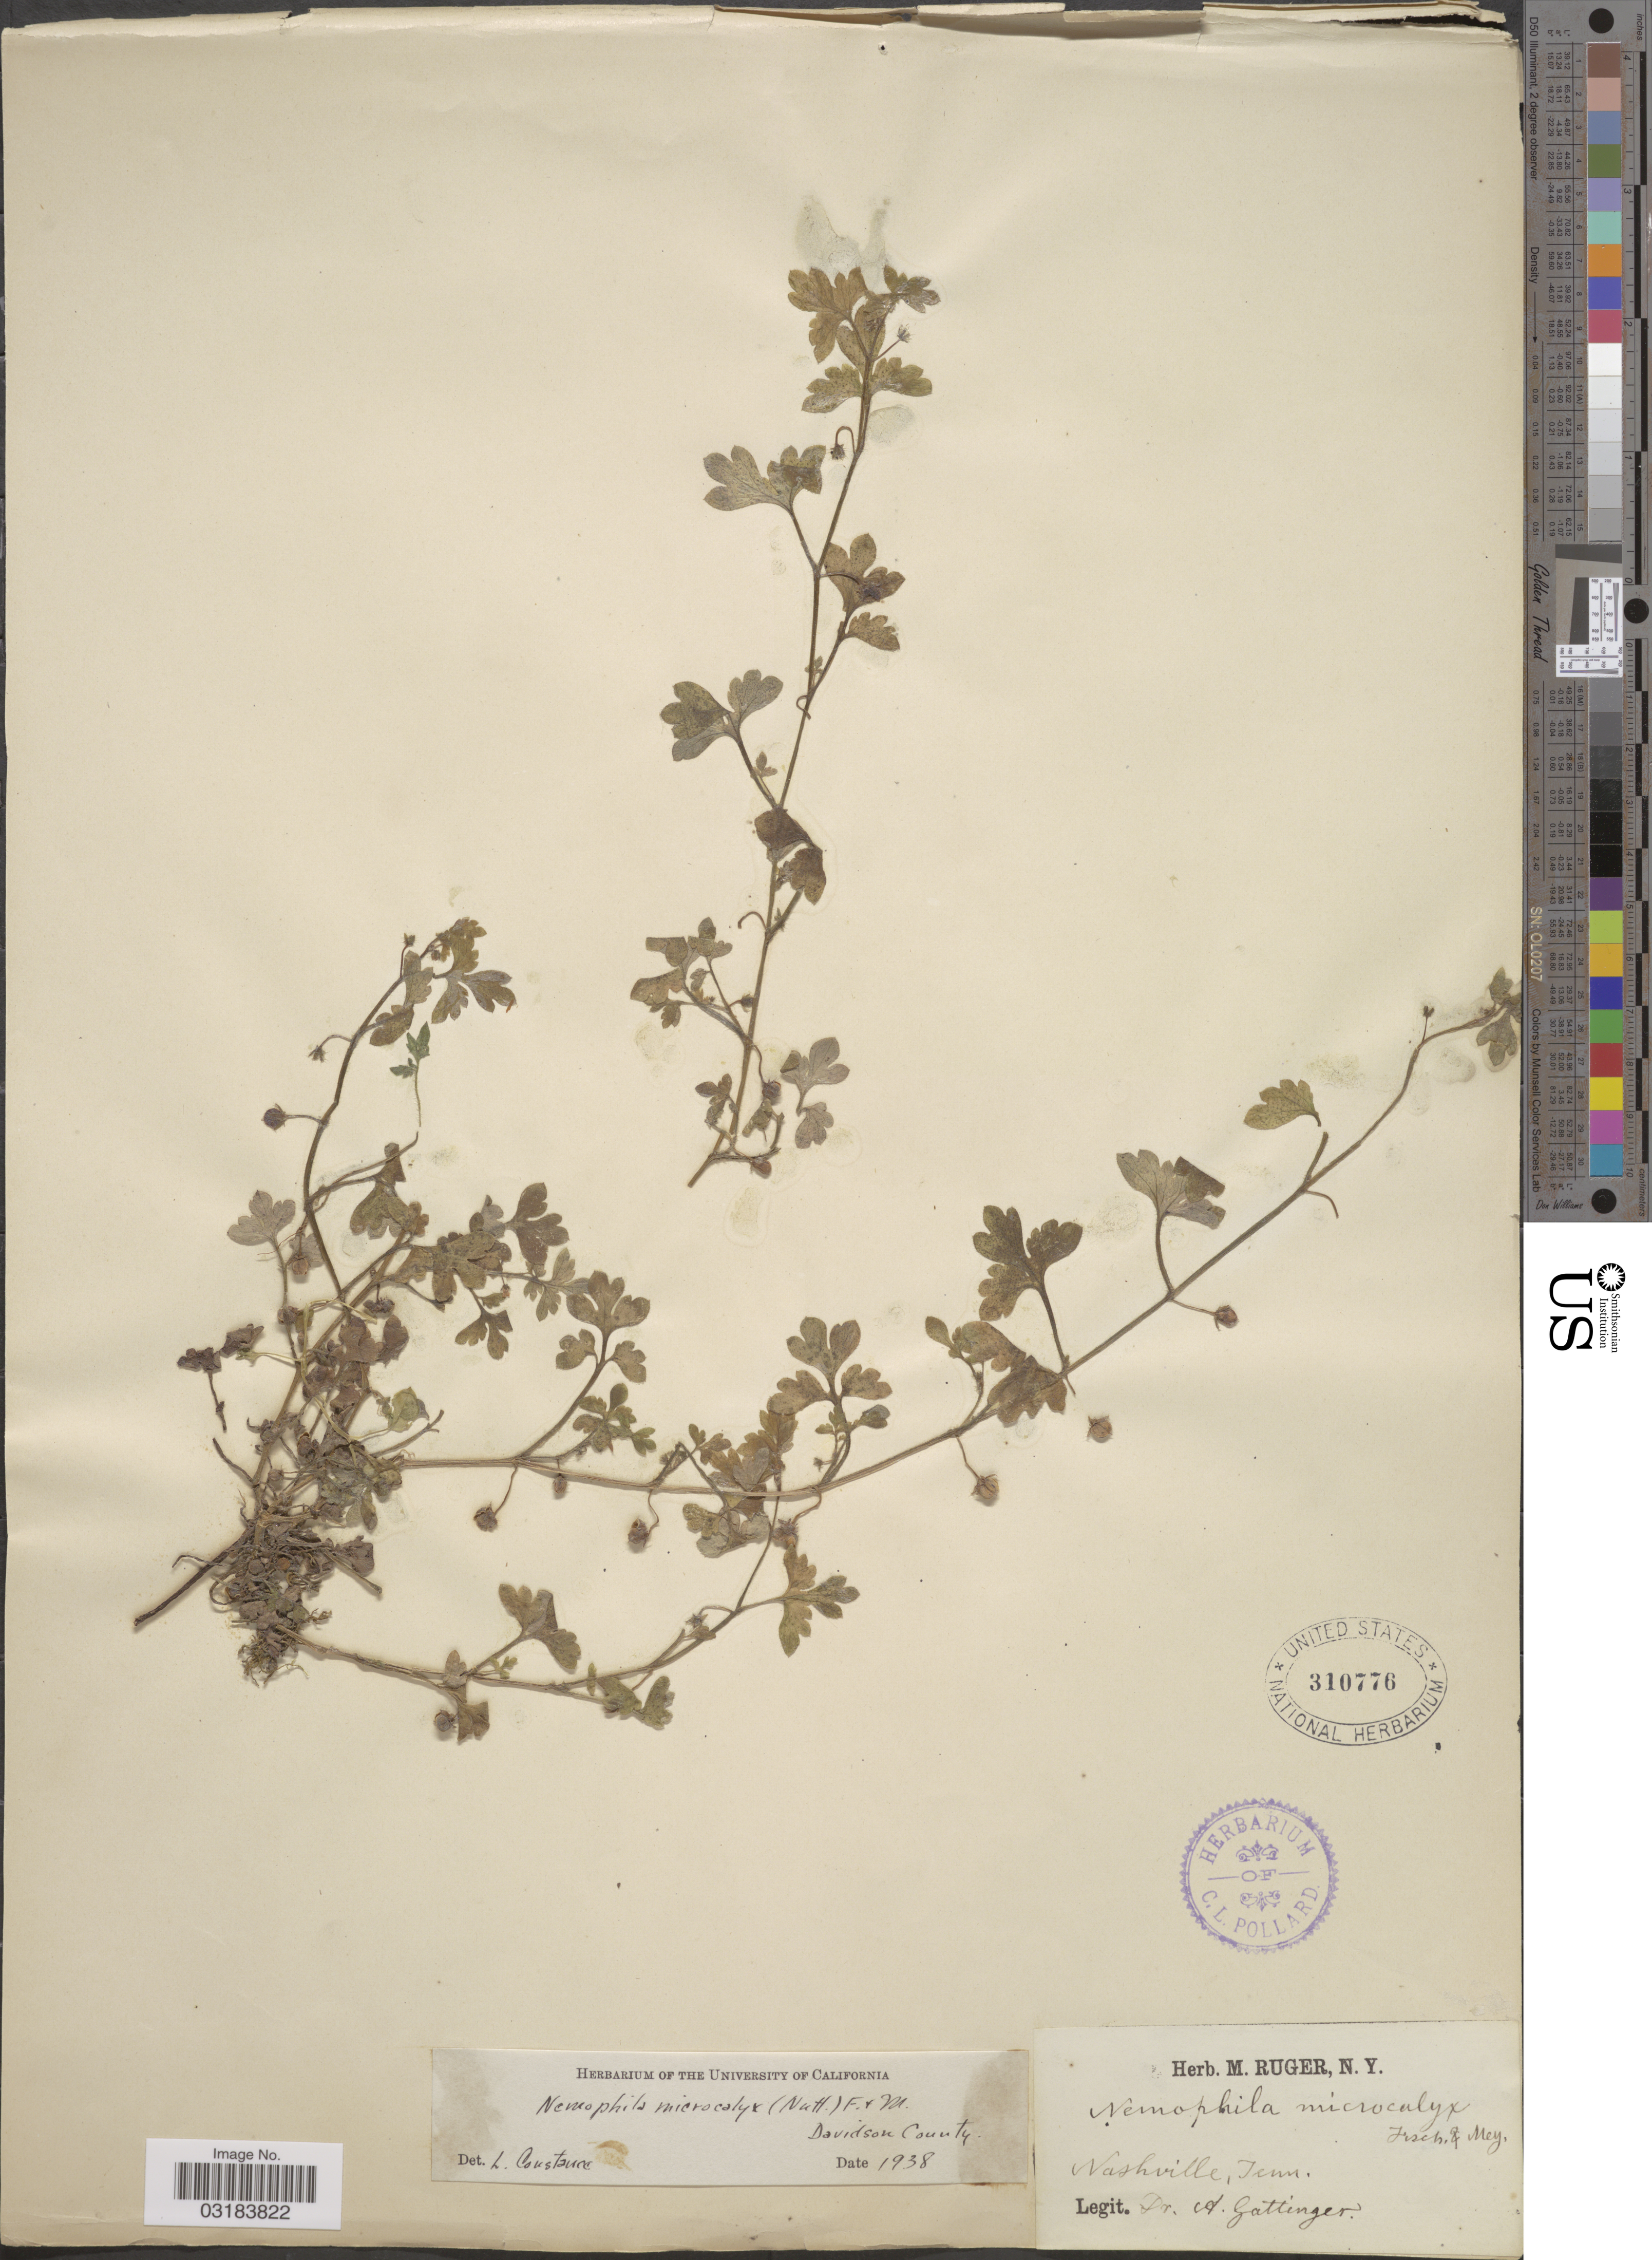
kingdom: Plantae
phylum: Tracheophyta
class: Magnoliopsida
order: Boraginales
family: Hydrophyllaceae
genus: Nemophila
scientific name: Nemophila microcalyx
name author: (Nutt.) Fisch. & C.A. Mey.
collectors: A. Gattinger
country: United States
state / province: Tennessee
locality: Nashville, Tenn.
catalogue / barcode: US 310776